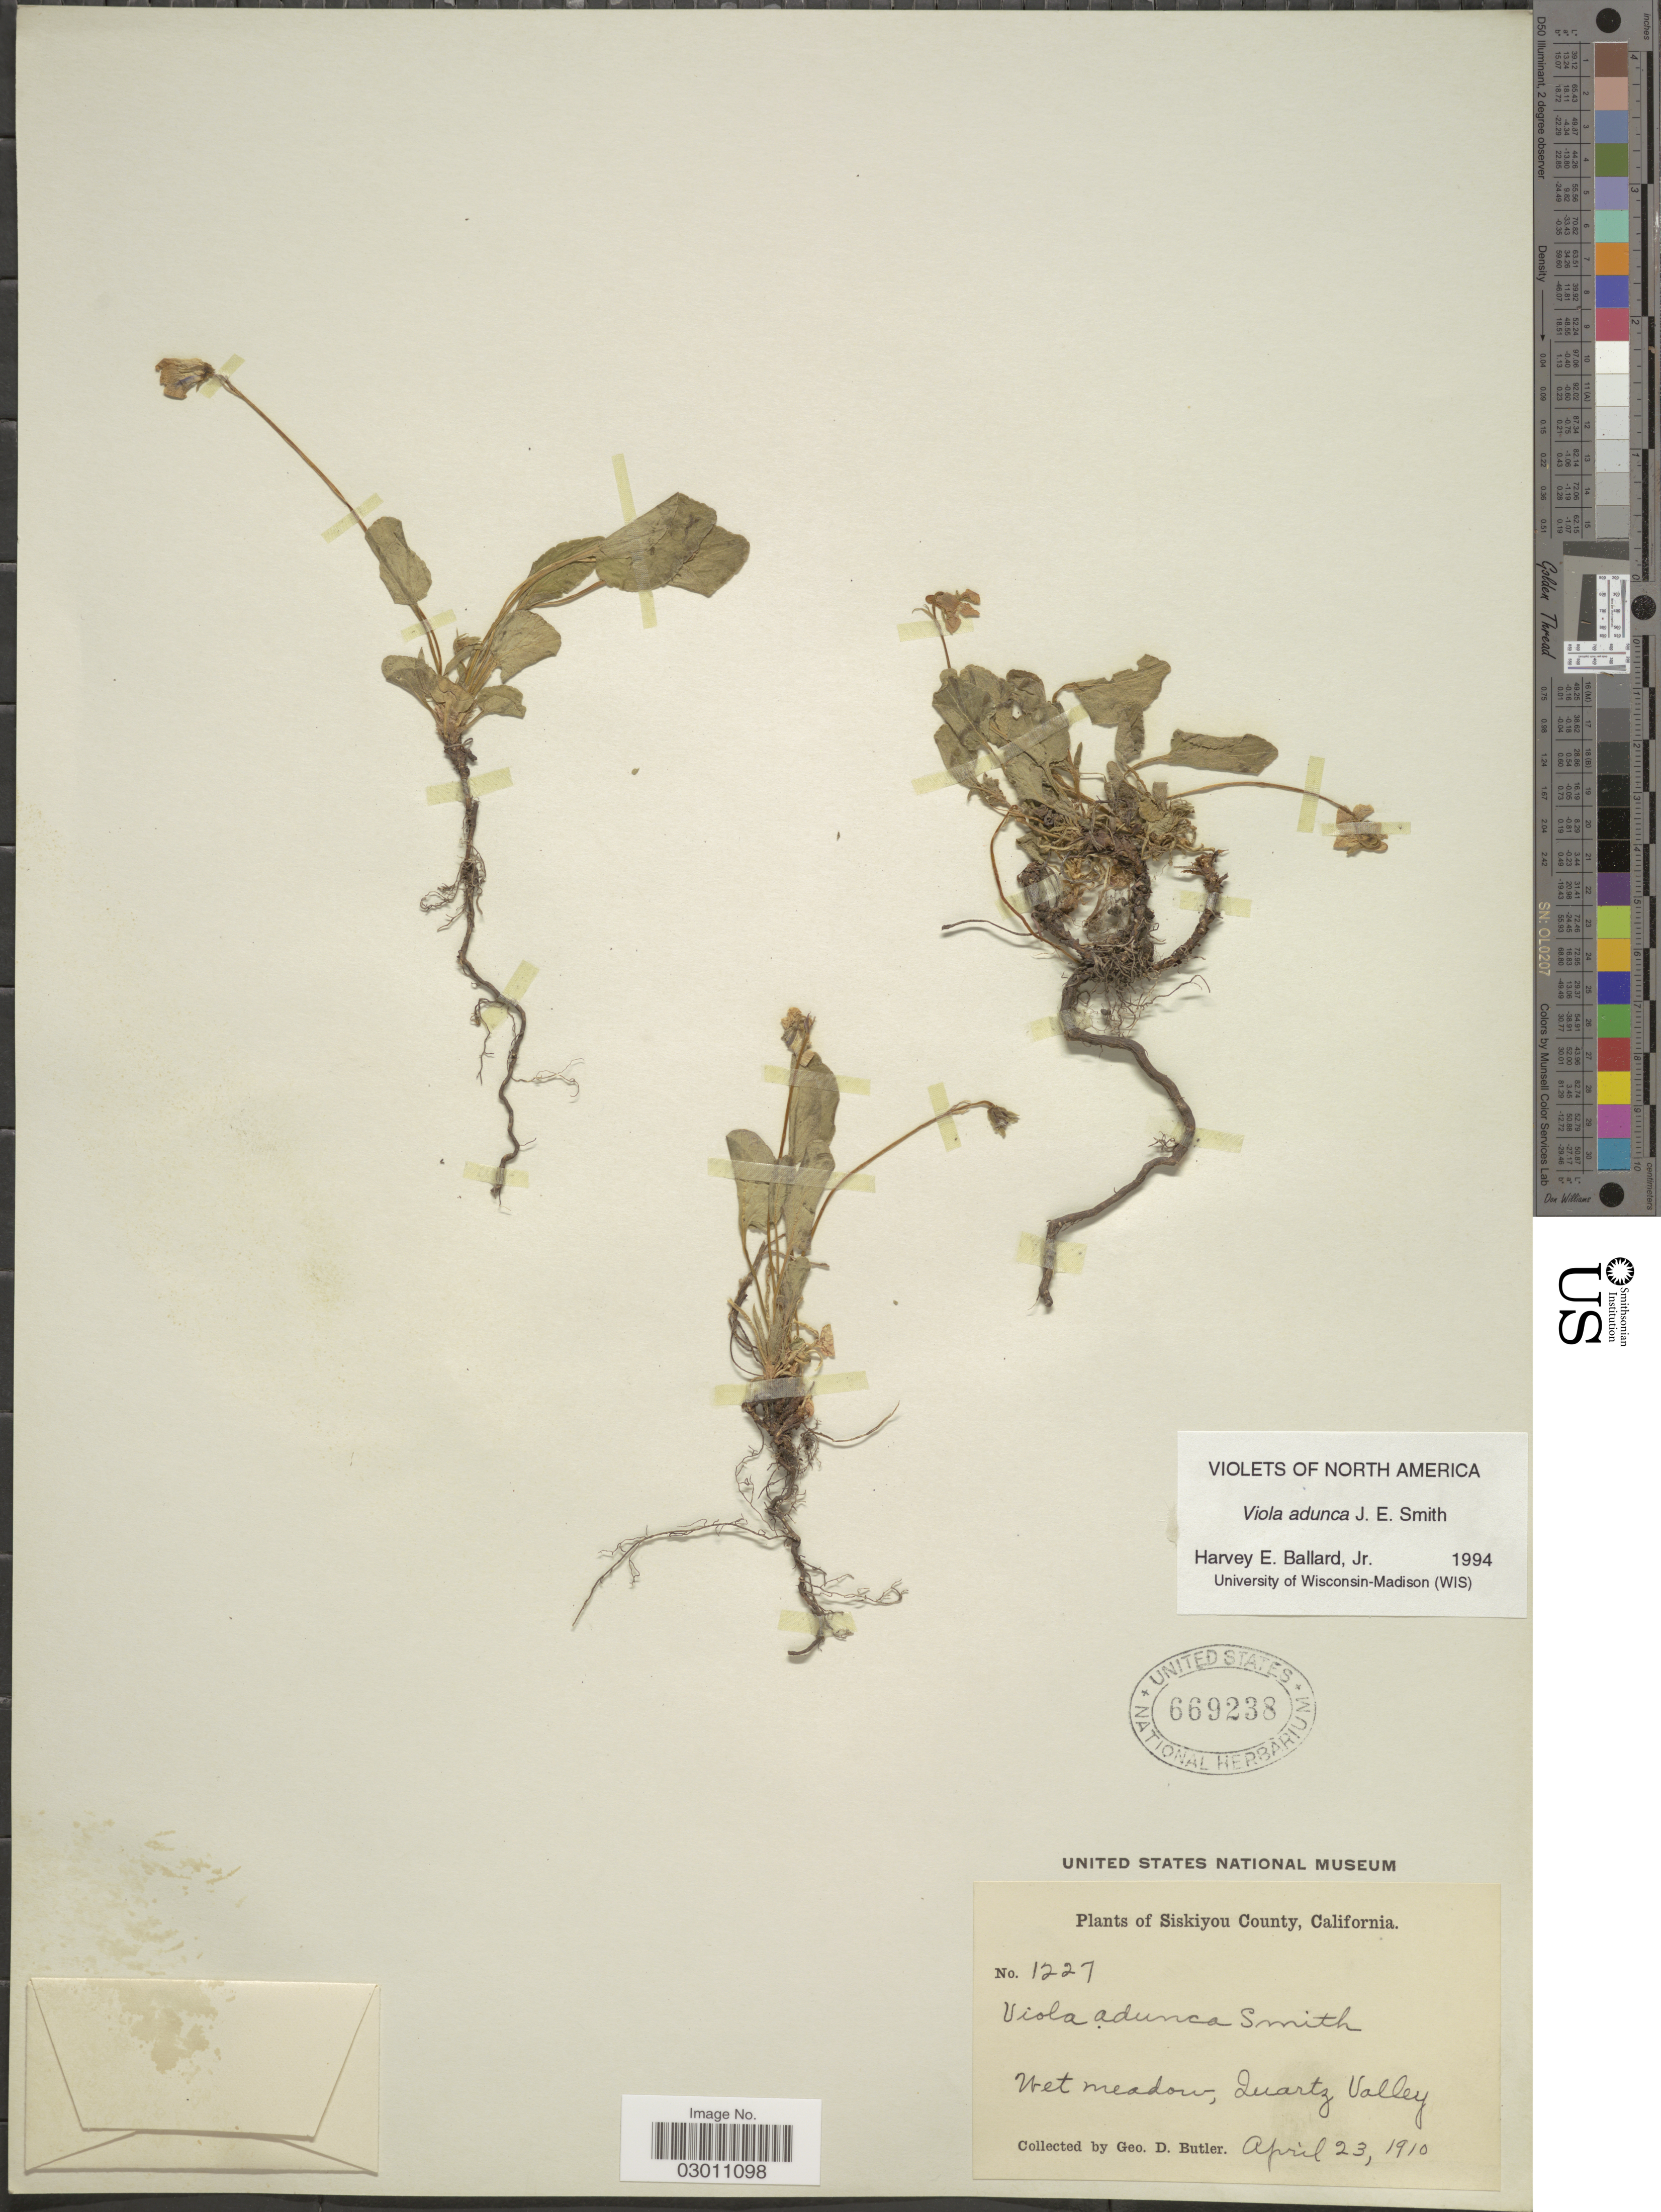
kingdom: Plantae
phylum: Tracheophyta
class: Magnoliopsida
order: Malpighiales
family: Violaceae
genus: Viola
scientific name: Viola adunca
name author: Sm.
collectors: G. D. Butler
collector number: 1227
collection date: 1910-04-23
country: United States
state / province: California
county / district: Siskiyou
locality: Siskiyou County. Wet meadow, Quartz Valley.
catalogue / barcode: US 669238